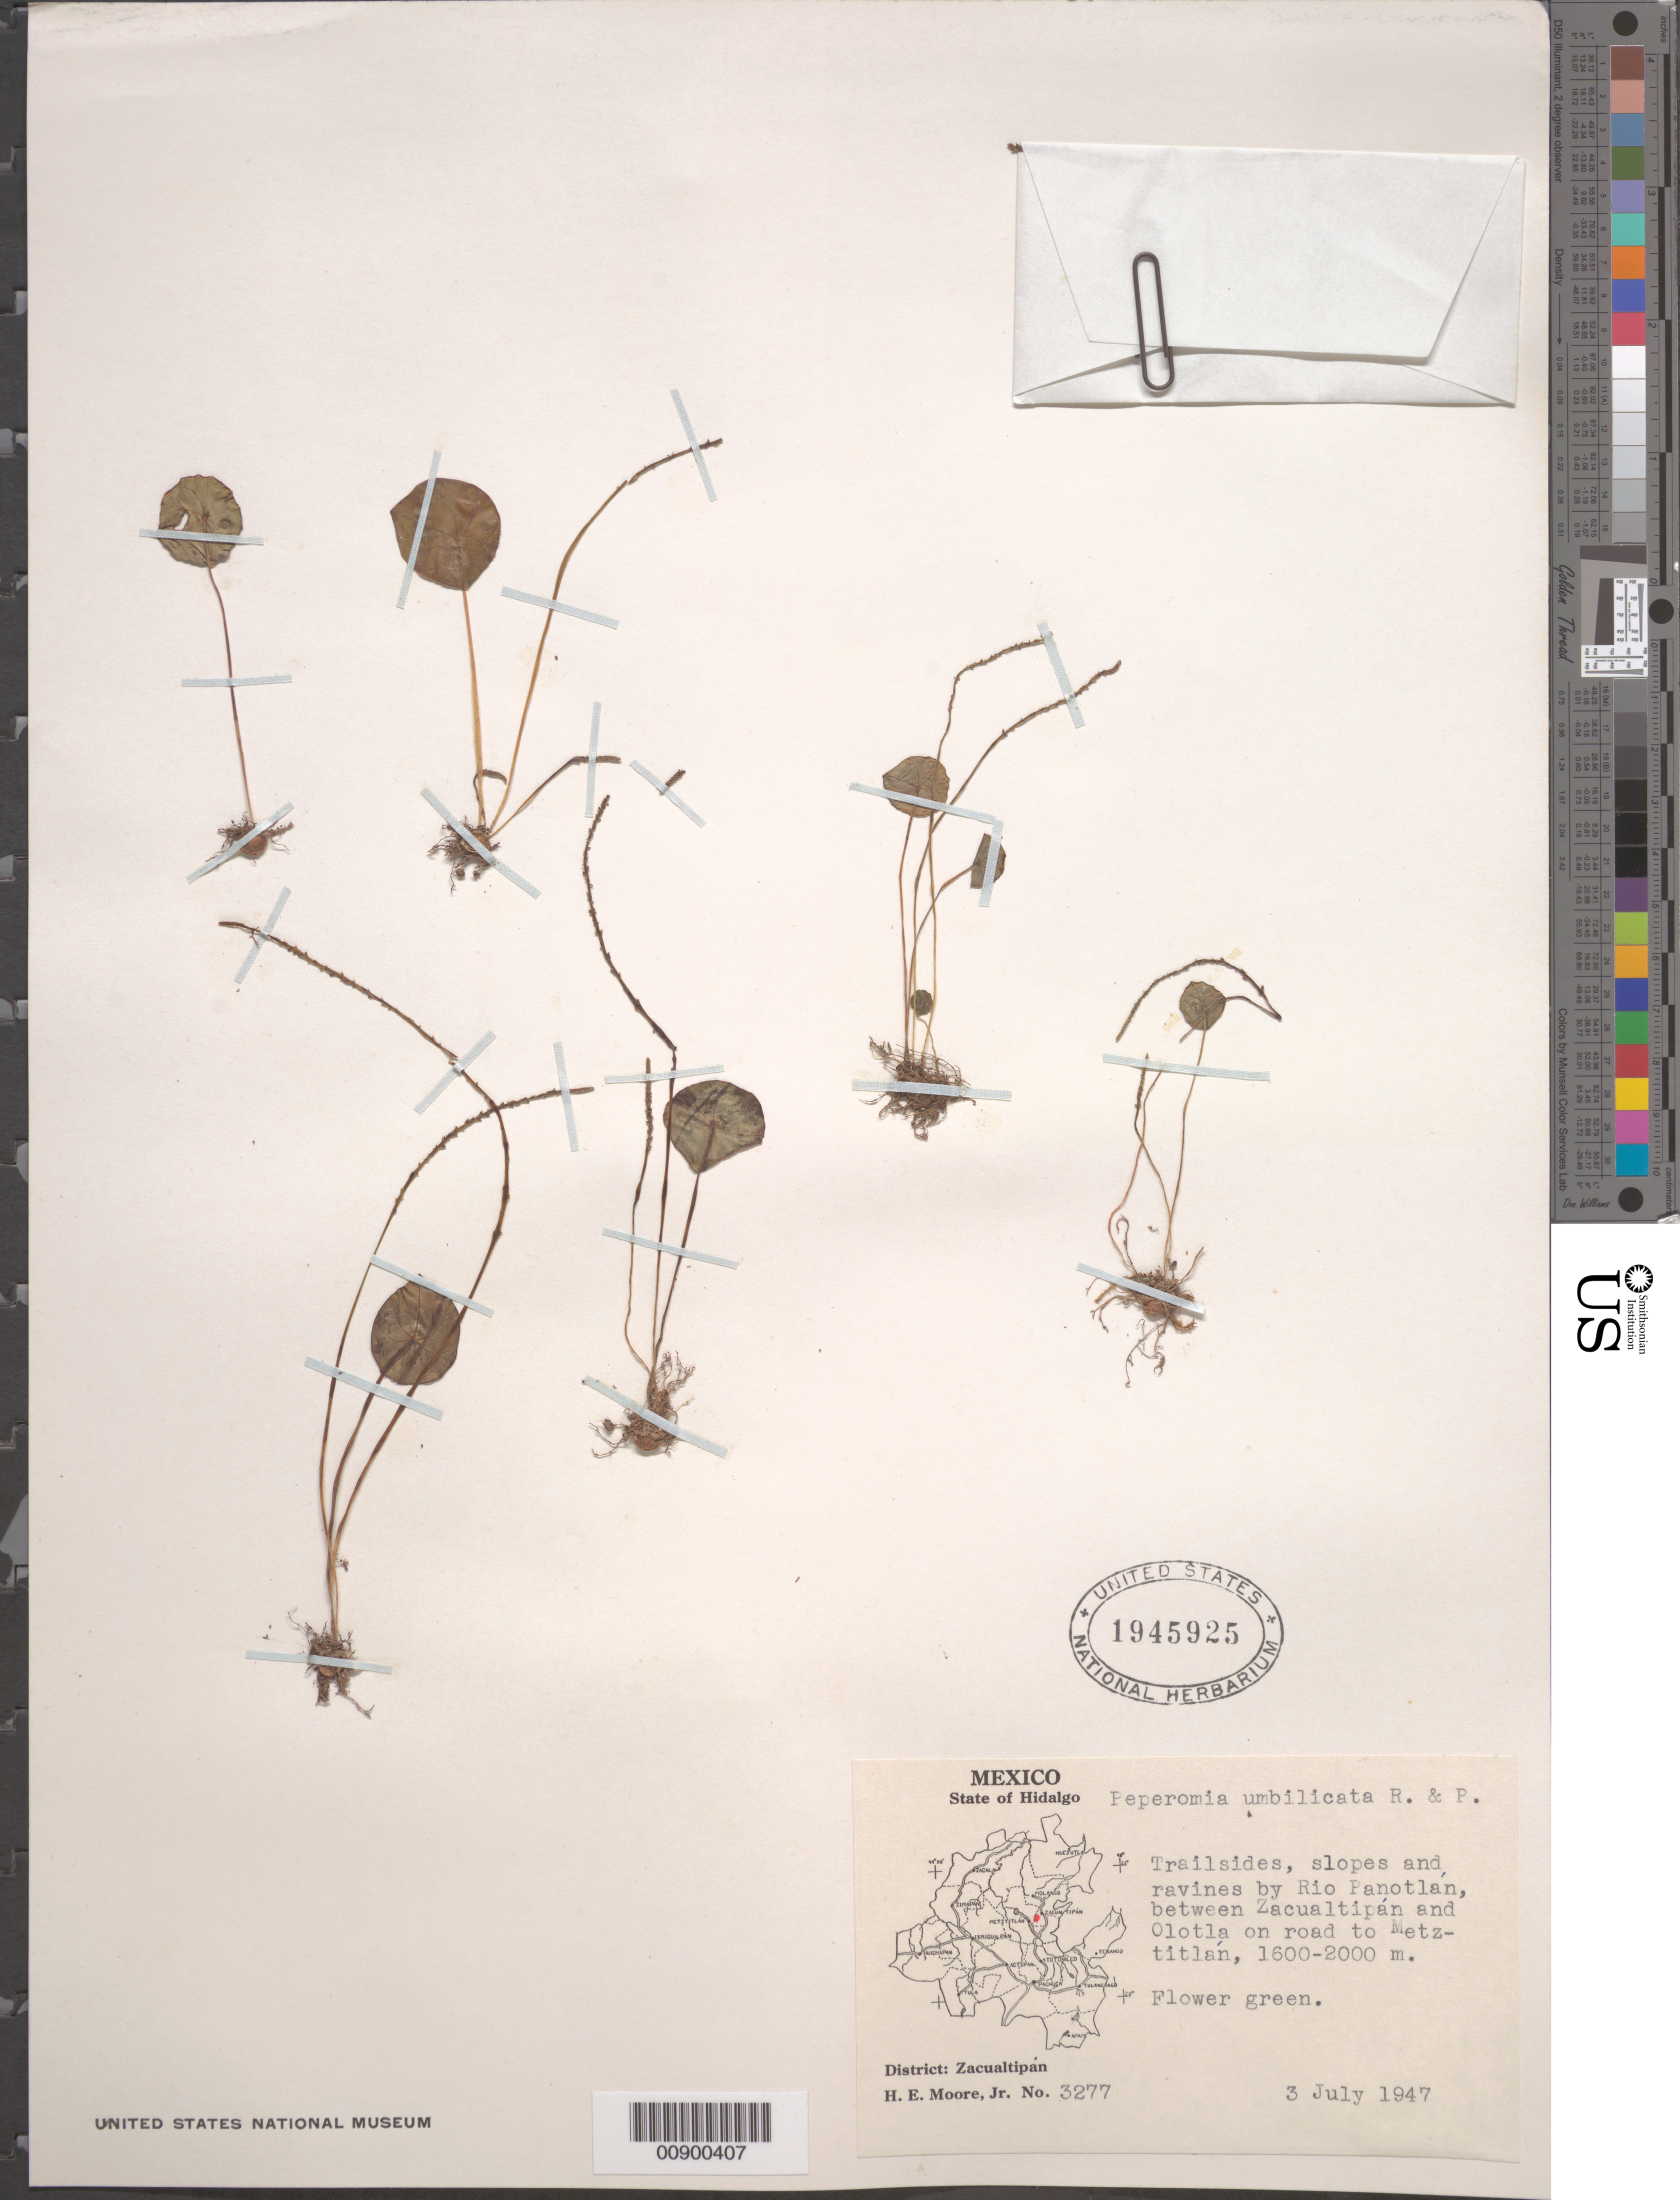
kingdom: Plantae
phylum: Tracheophyta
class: Magnoliopsida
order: Piperales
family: Piperaceae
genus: Peperomia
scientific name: Peperomia umbilicata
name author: Ruiz & Pav.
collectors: H. E. Moore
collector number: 3277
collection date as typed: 03 Jul 1947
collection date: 1947-07-03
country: Mexico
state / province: Hidalgo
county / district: Zacualtipán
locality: By Río Panotlán, between Zacualtipán and Olotla, on road to Metztitlán. District Zacualtipán, State of Hidalgo.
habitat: Trailsides, slopes and ravines by río.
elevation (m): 2000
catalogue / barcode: US 1945925